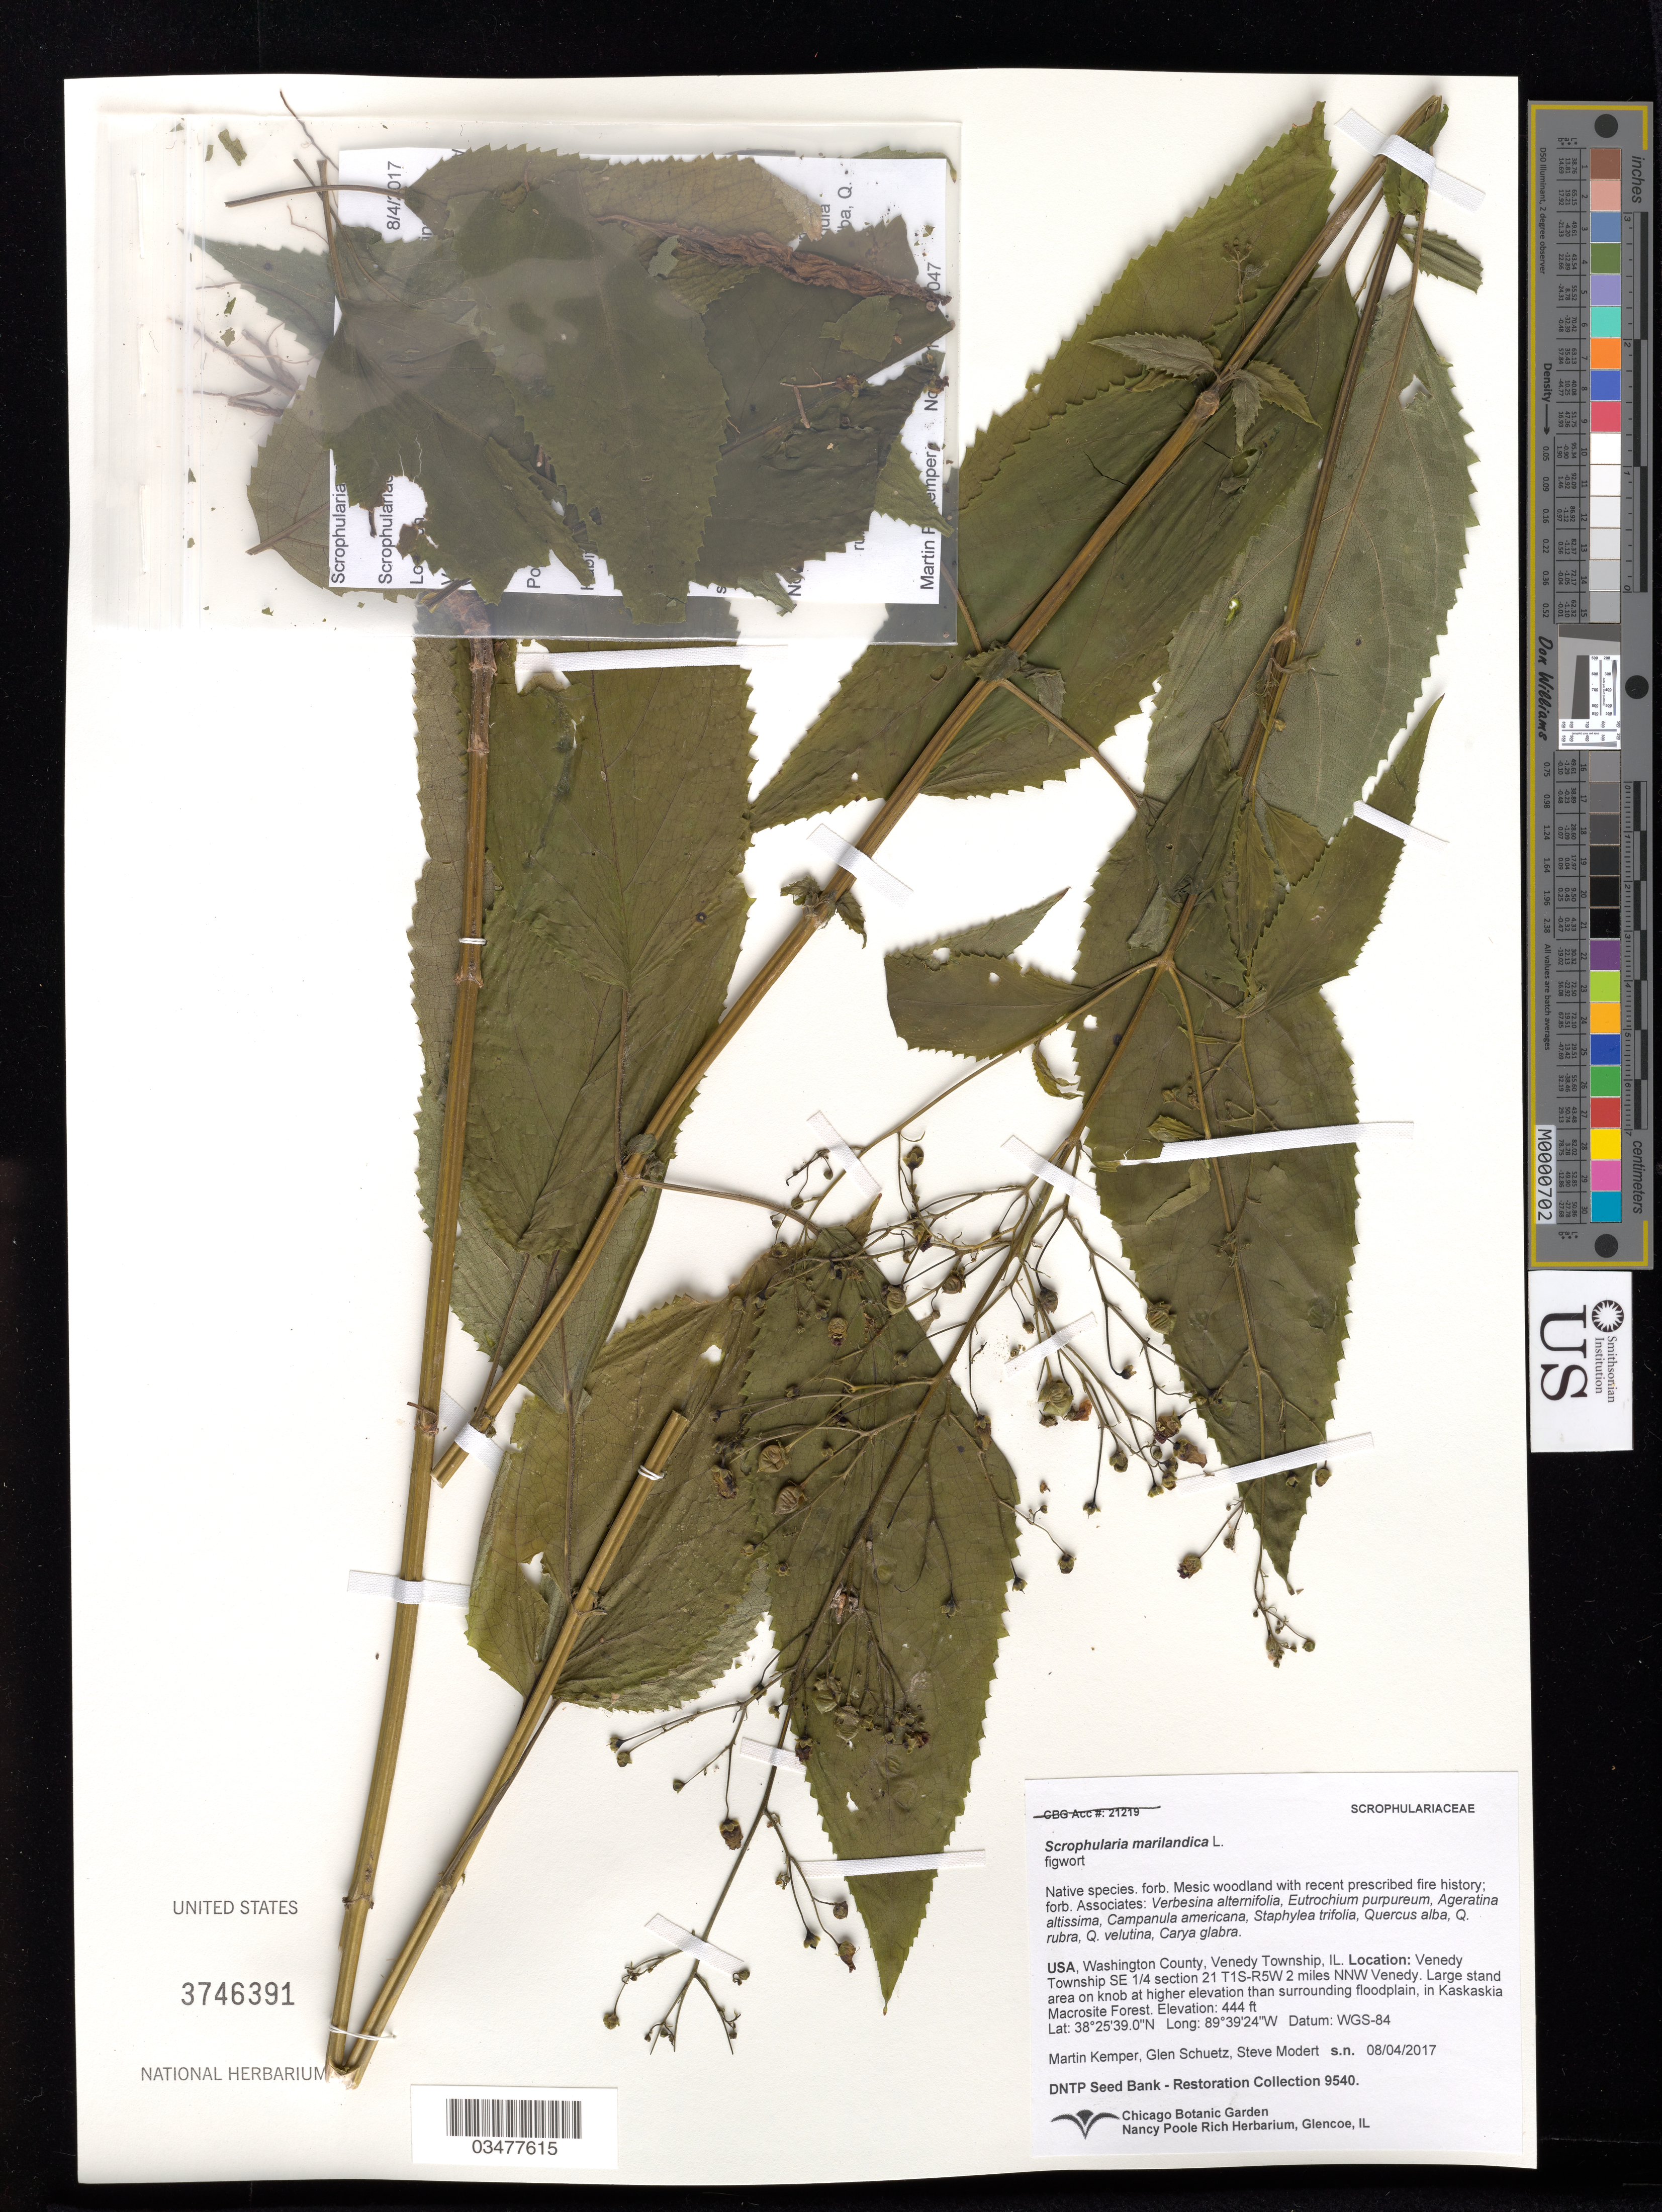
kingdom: Plantae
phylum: Tracheophyta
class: Magnoliopsida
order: Lamiales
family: Scrophulariaceae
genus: Scrophularia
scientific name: Scrophularia marilandica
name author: L.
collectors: M. Kemper, G. Schuetz & S. Modert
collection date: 2017-08-04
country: United States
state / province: Illinois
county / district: Washington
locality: Kaskaskia Macrosite Forest, Venedy Township SE 1/4 section 21 T1S-R5W 2 miles NNW Venedy. Large stand area on knob at higher elevation than surrounding floodplain, in Kaskaskia Macrosite Forest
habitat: Mesic woodland with recent prescribed fire history. With Ageratina altissima, Quercus alba, Carya glabra, etc.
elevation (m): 135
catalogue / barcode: US 3746391